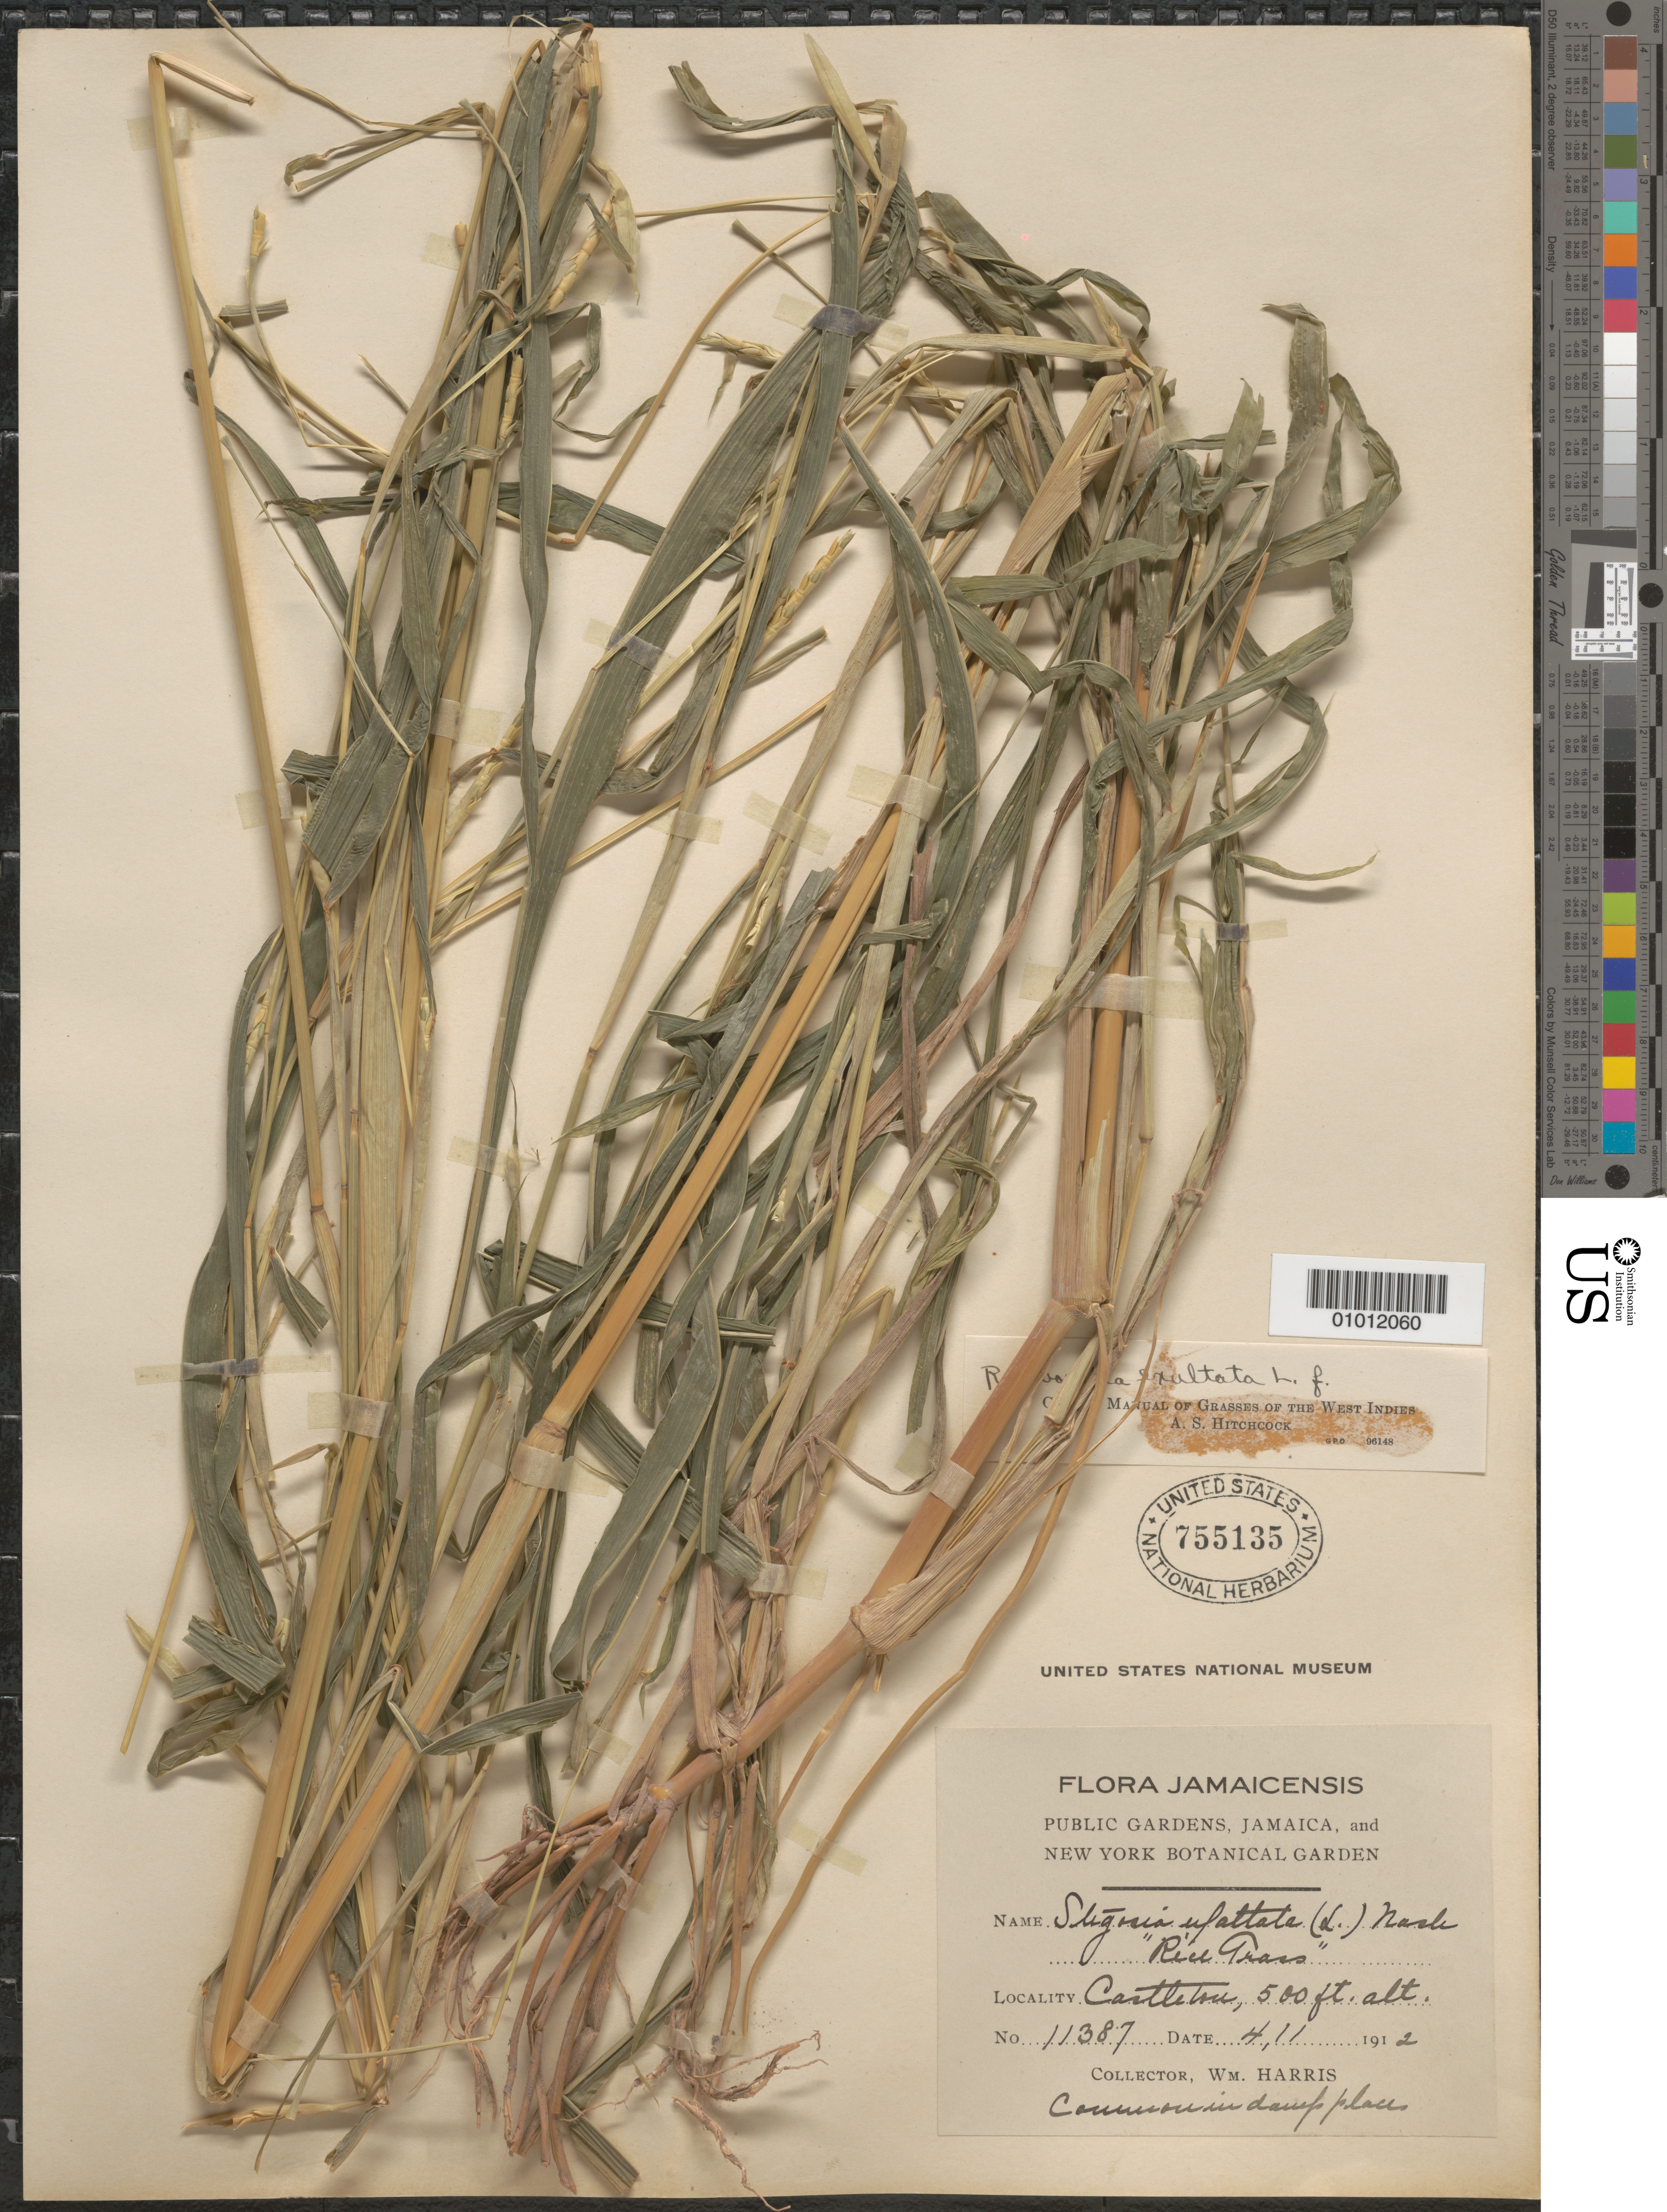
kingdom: Plantae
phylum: Tracheophyta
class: Liliopsida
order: Poales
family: Poaceae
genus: Rottboellia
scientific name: Rottboellia cochinchinensis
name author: (Lour.) Clayton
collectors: W. Harris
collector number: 11387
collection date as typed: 04 Nov 1912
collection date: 1912-11-04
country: Jamaica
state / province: Saint Mary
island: Jamaica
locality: Castleton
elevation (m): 152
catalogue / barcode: US 755135